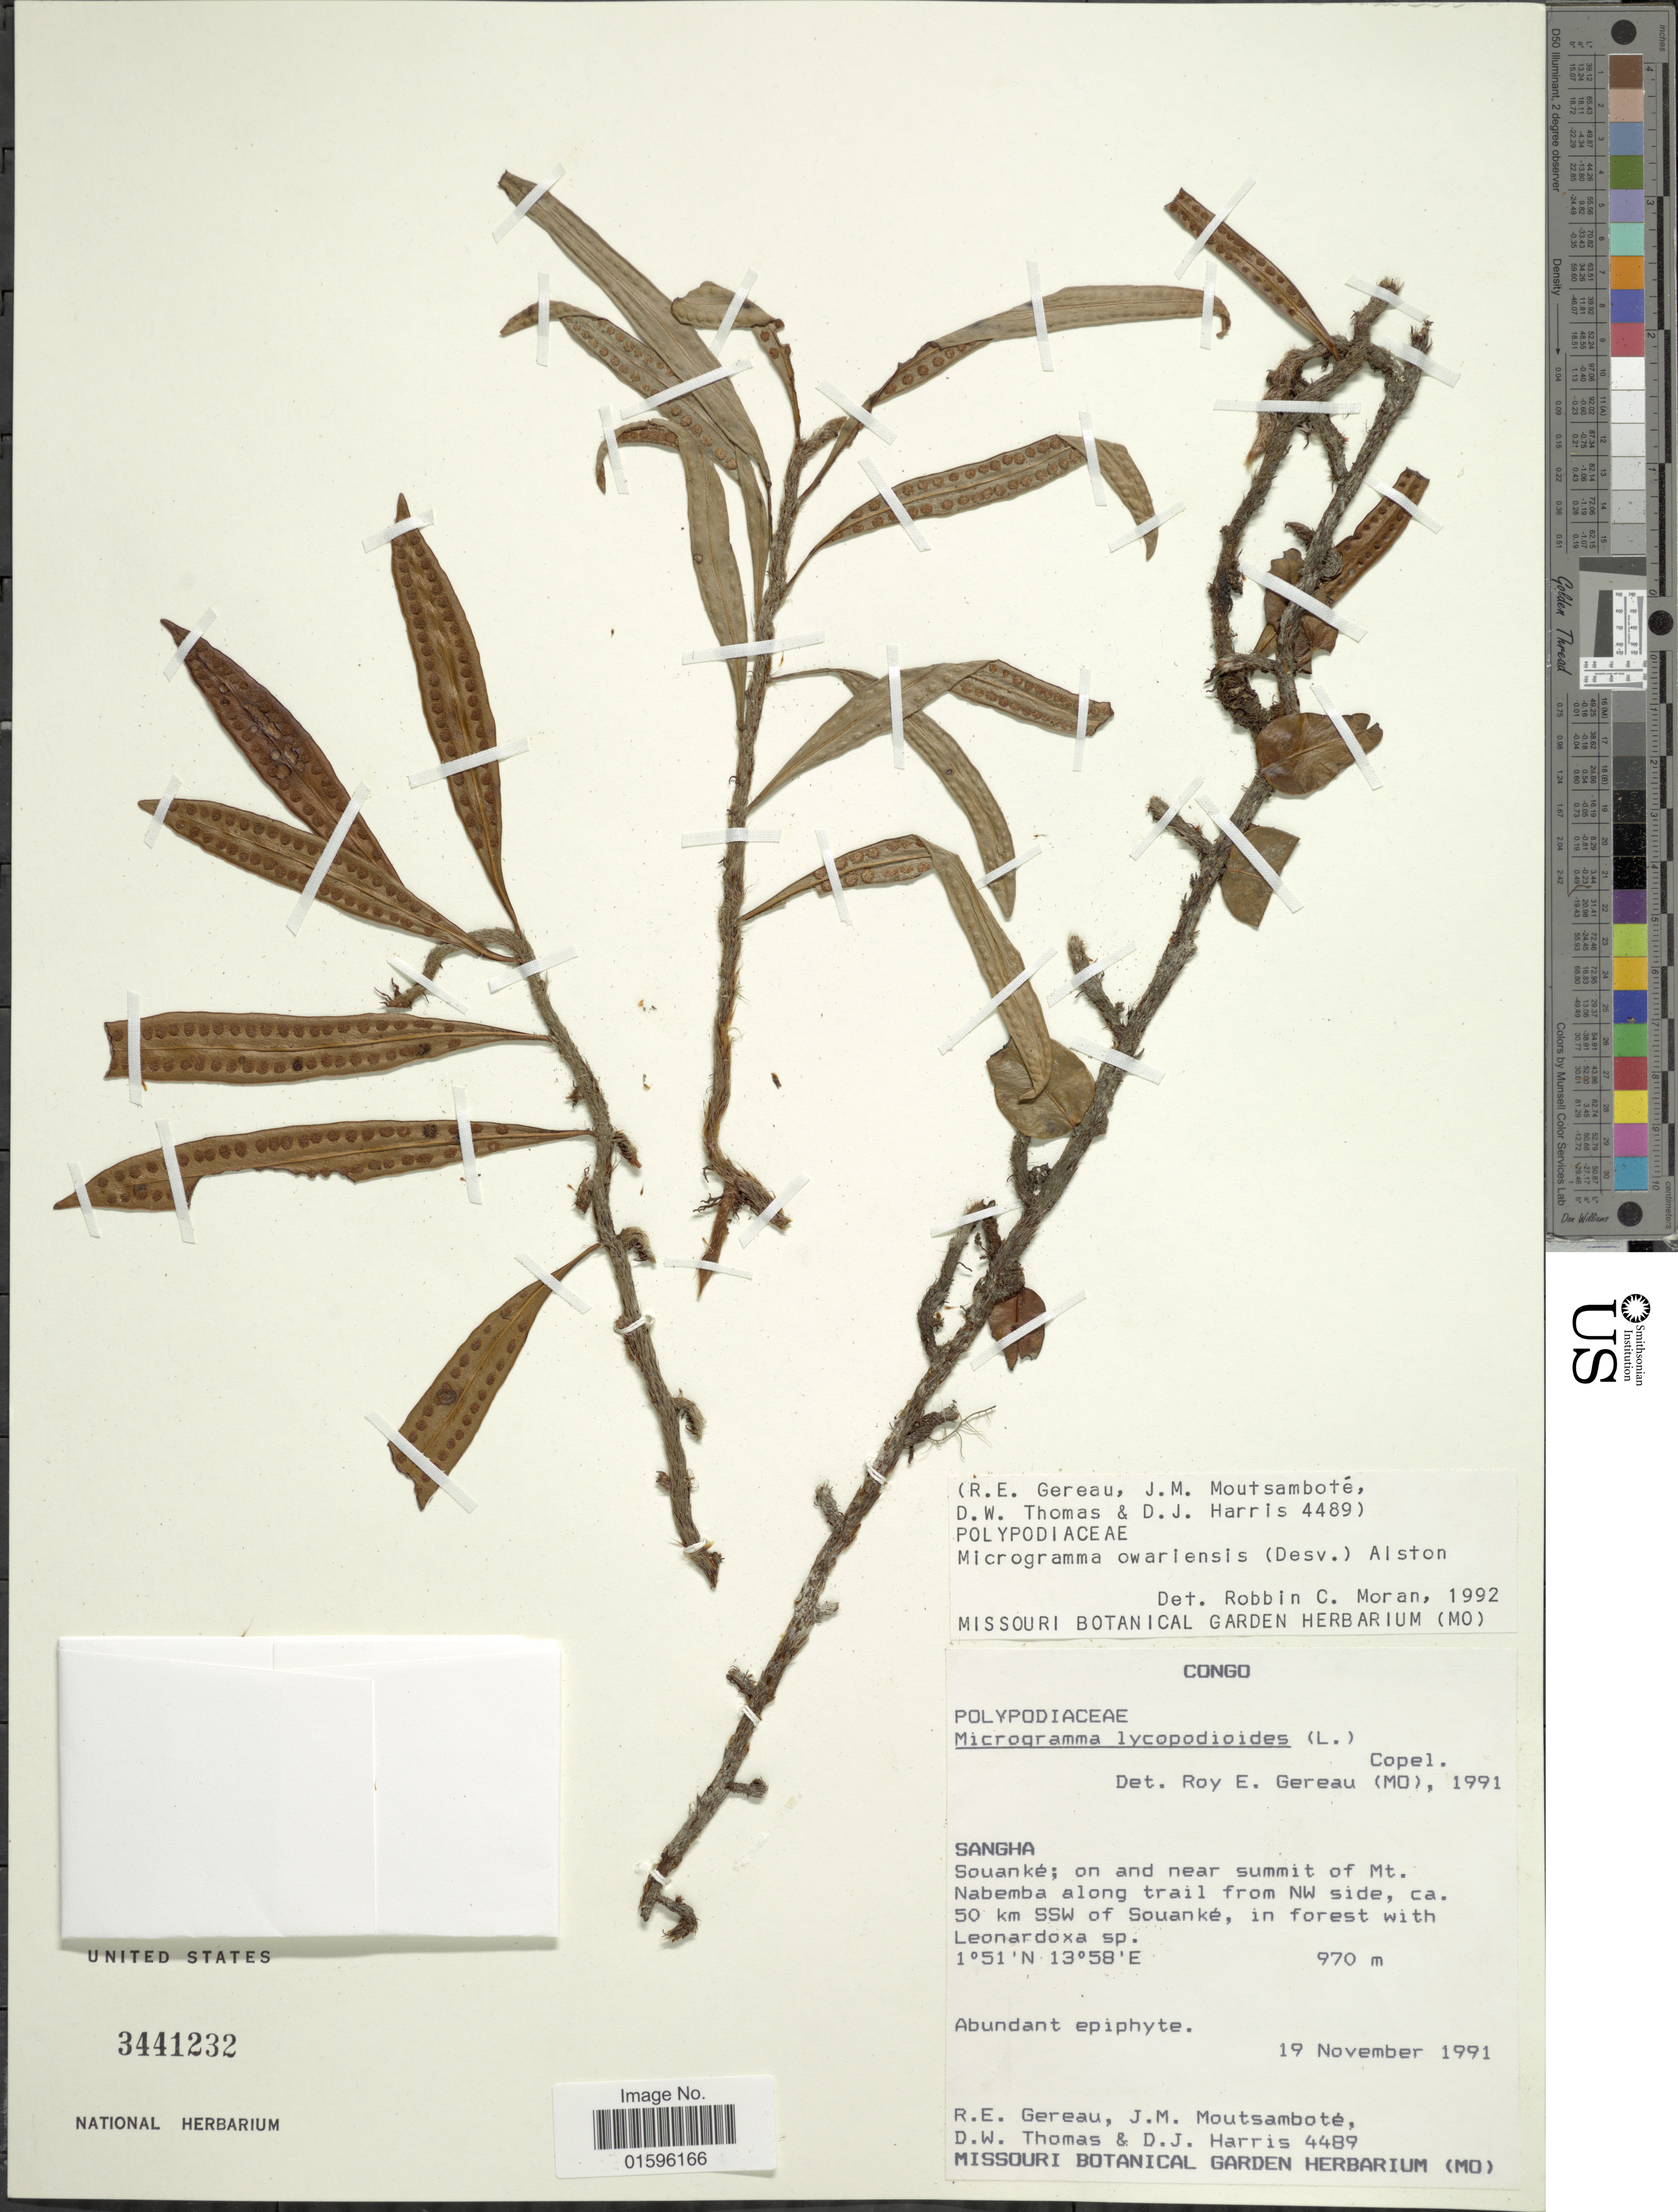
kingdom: Plantae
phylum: Tracheophyta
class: Polypodiopsida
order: Polypodiales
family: Polypodiaceae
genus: Polypodium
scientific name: Polypodium lycopodioides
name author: L.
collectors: R. Gereau, J. Moutsambote & D. W. Thomas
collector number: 4489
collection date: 1991-11-19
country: Congo, Republic of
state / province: Sangha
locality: Congo, Sangha; on and near summit of Mt Namemba along trail from NW side, ca. 50 km SSW of Souanke, in fores with Leonardoxa sp.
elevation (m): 970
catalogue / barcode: US 3441232